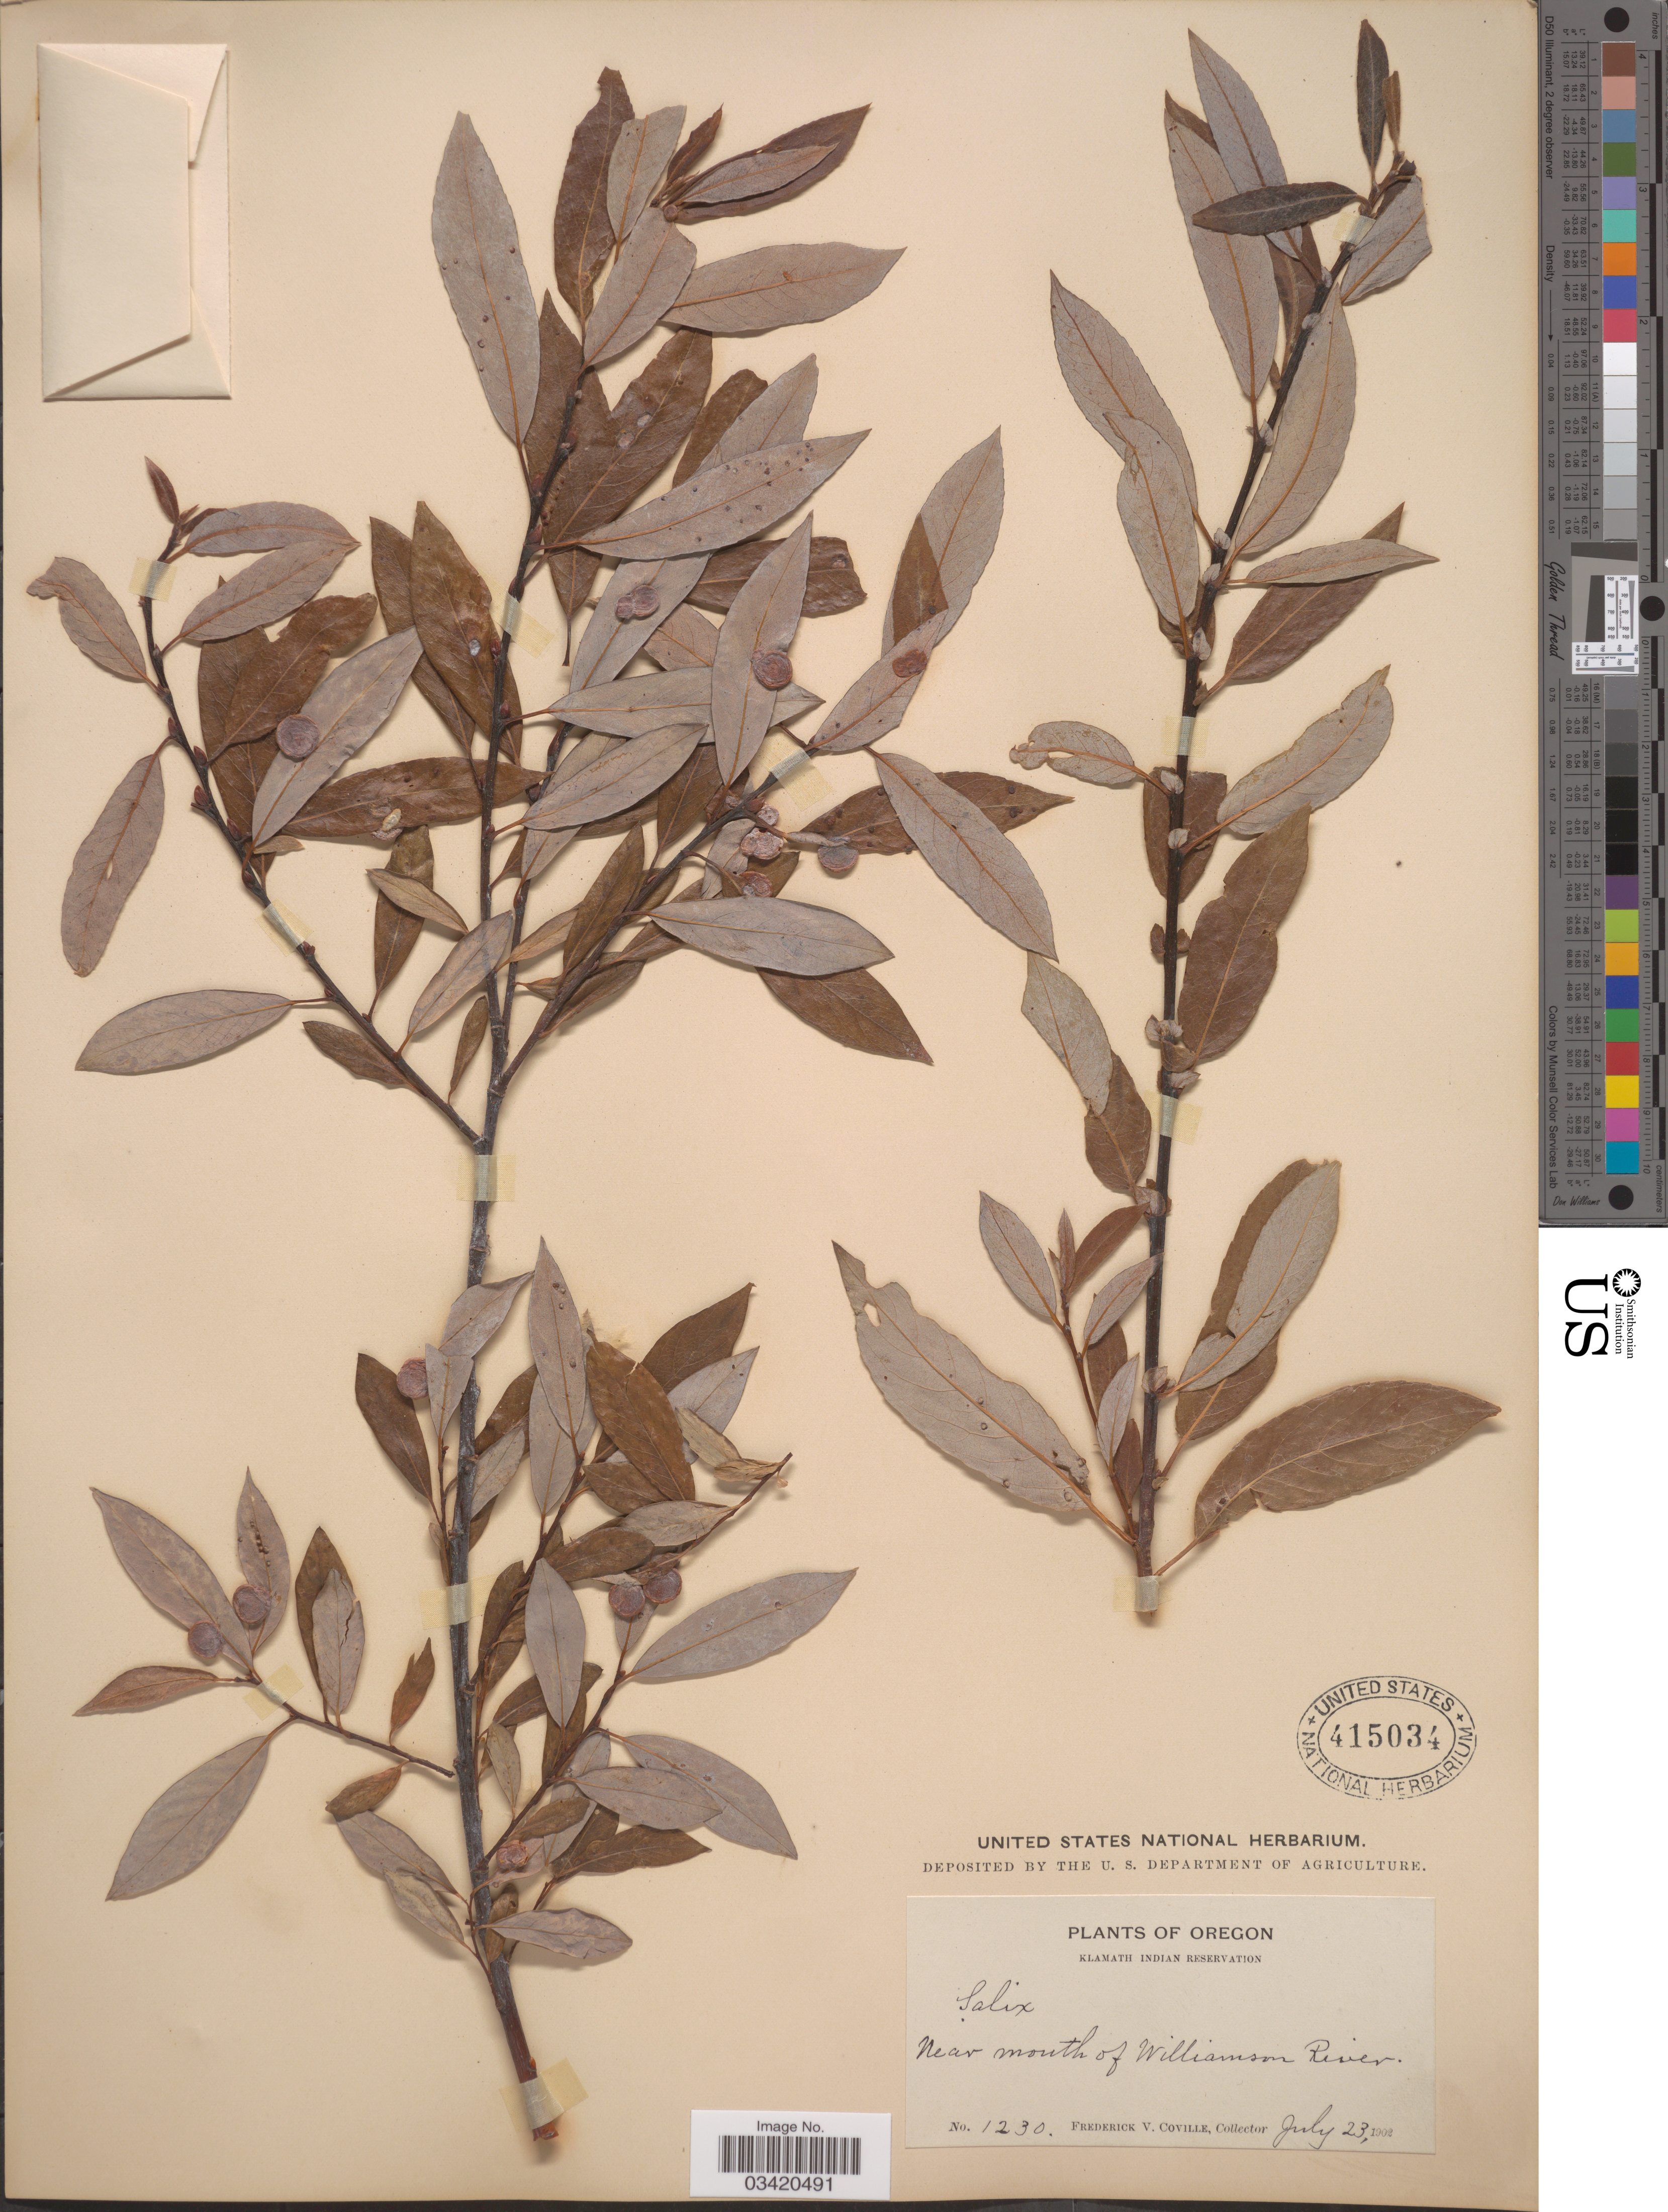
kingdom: Plantae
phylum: Tracheophyta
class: Magnoliopsida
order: Malpighiales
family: Salicaceae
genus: Salix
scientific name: Salix geyeriana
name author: Andersson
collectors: F. V. Coville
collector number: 1230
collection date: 1902-07-23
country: United States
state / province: Oregon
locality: Klamath Indian Reservation. Near mouth of Williamson River.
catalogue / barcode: US 415034